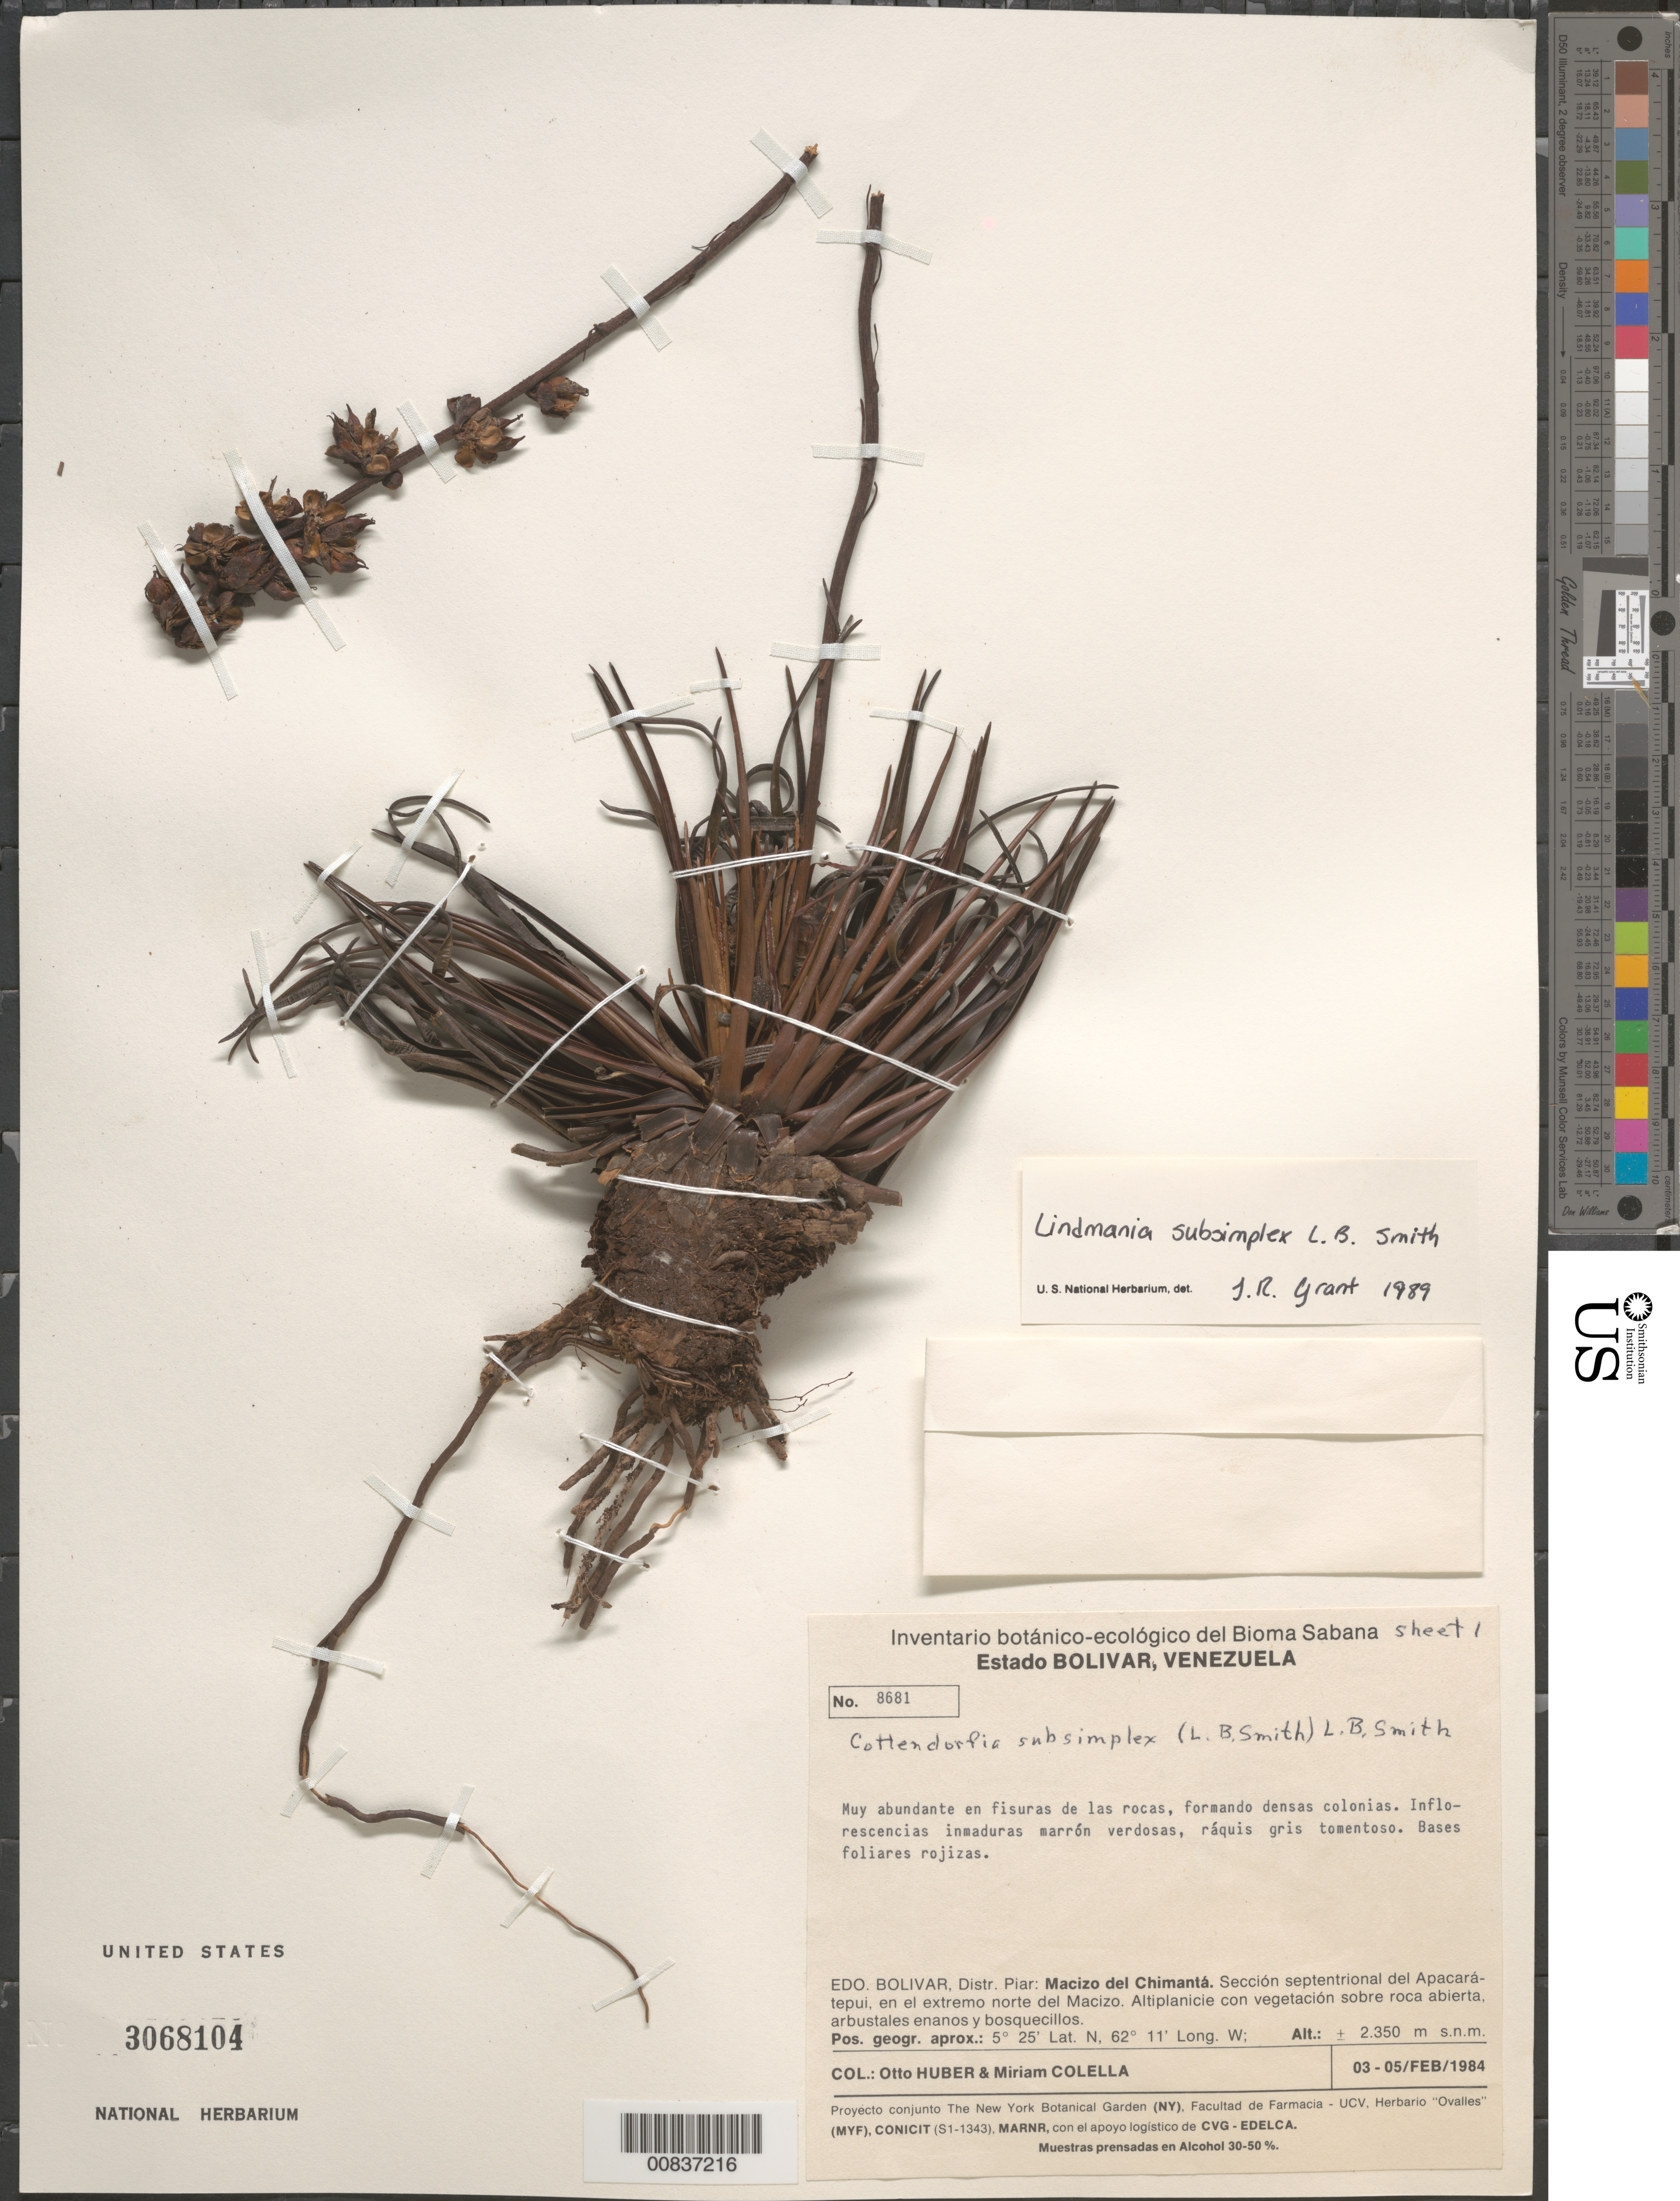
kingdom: Plantae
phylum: Tracheophyta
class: Liliopsida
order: Poales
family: Bromeliaceae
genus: Lindmania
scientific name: Lindmania subsimplex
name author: L.B. Sm.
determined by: Grant, T. R.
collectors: O. Huber & M. Colella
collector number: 8681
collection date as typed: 3-Feb-84 to 5-Feb-84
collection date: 1984-02-03/1984-02-05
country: Venezuela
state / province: Bolívar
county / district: Piar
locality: Macizo del Chimantá, sección septentríonal del Abacapá-tepuí, en el extremo norte del Macizo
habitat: Fisuras de las rocas. Altiplanicie con vegetación sobre roca abierta, arbustales enanos y bosquecillos.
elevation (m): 2350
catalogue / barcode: US 3068104